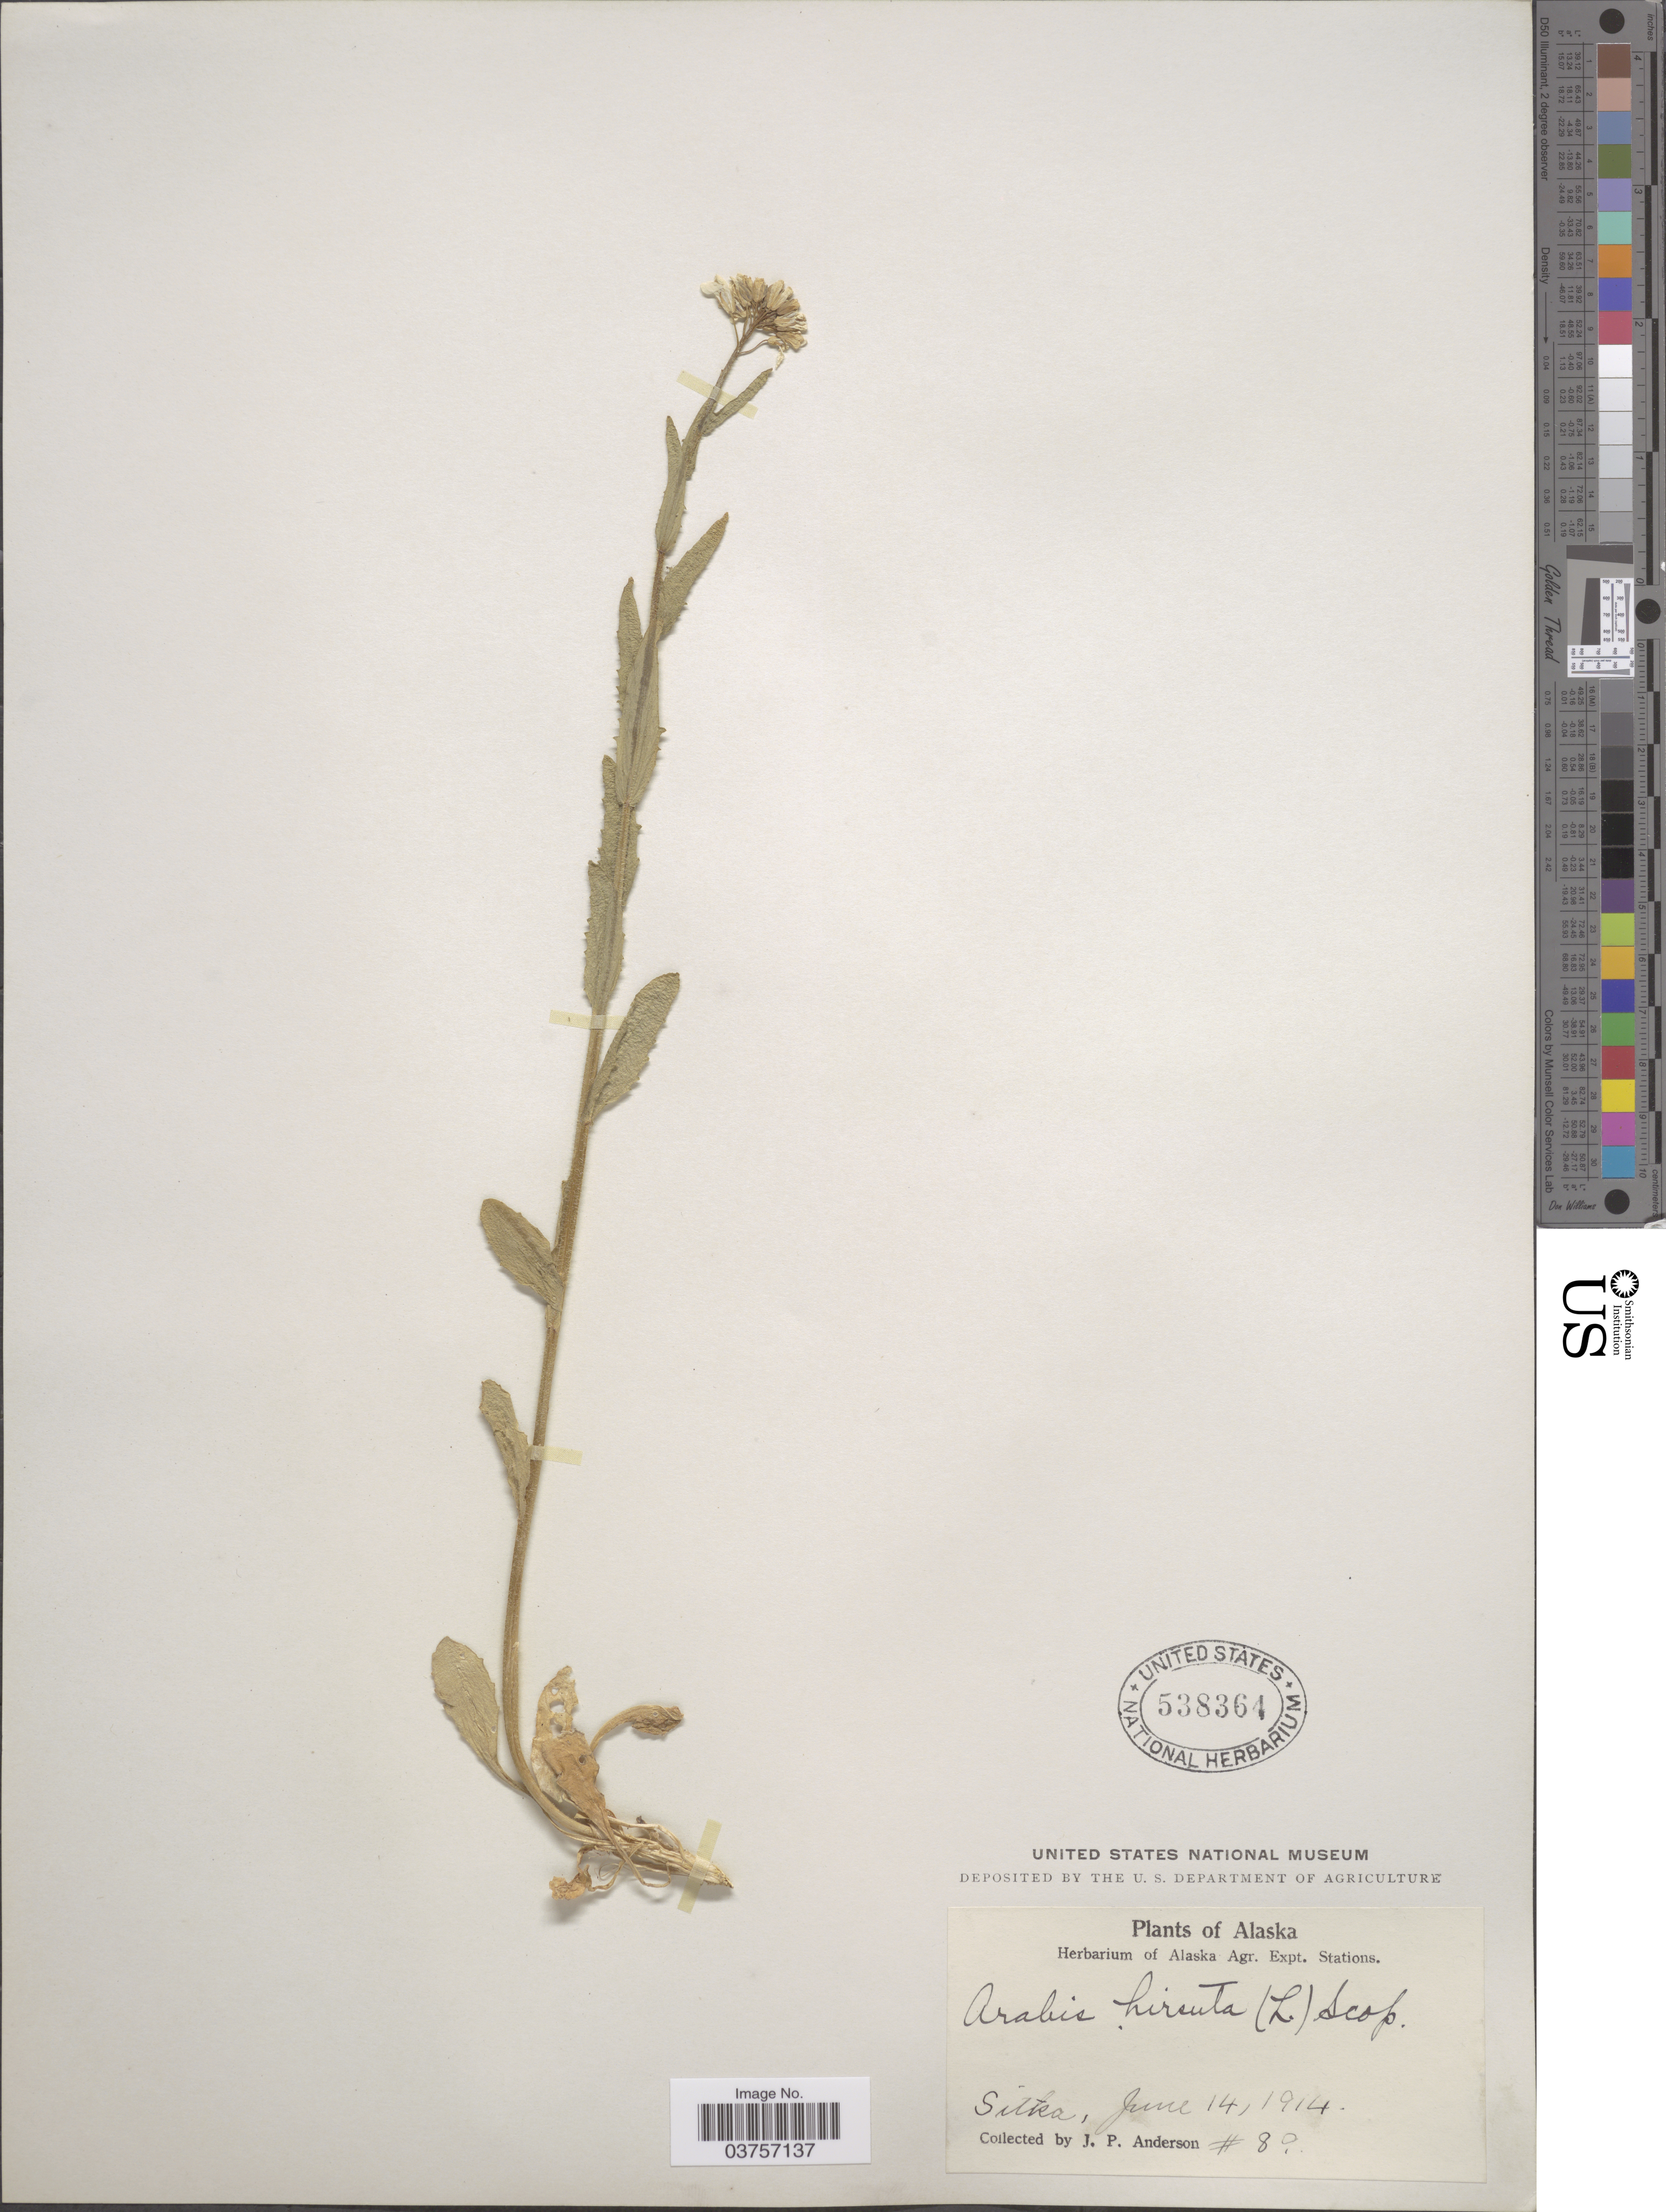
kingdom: Plantae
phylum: Tracheophyta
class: Magnoliopsida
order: Brassicales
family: Brassicaceae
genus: Arabis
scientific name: Arabis hirsuta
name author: (L.) Scop.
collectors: J. P. Anderson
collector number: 89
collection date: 1914-06-14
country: United States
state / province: Alaska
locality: Sitka.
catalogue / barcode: US 538364